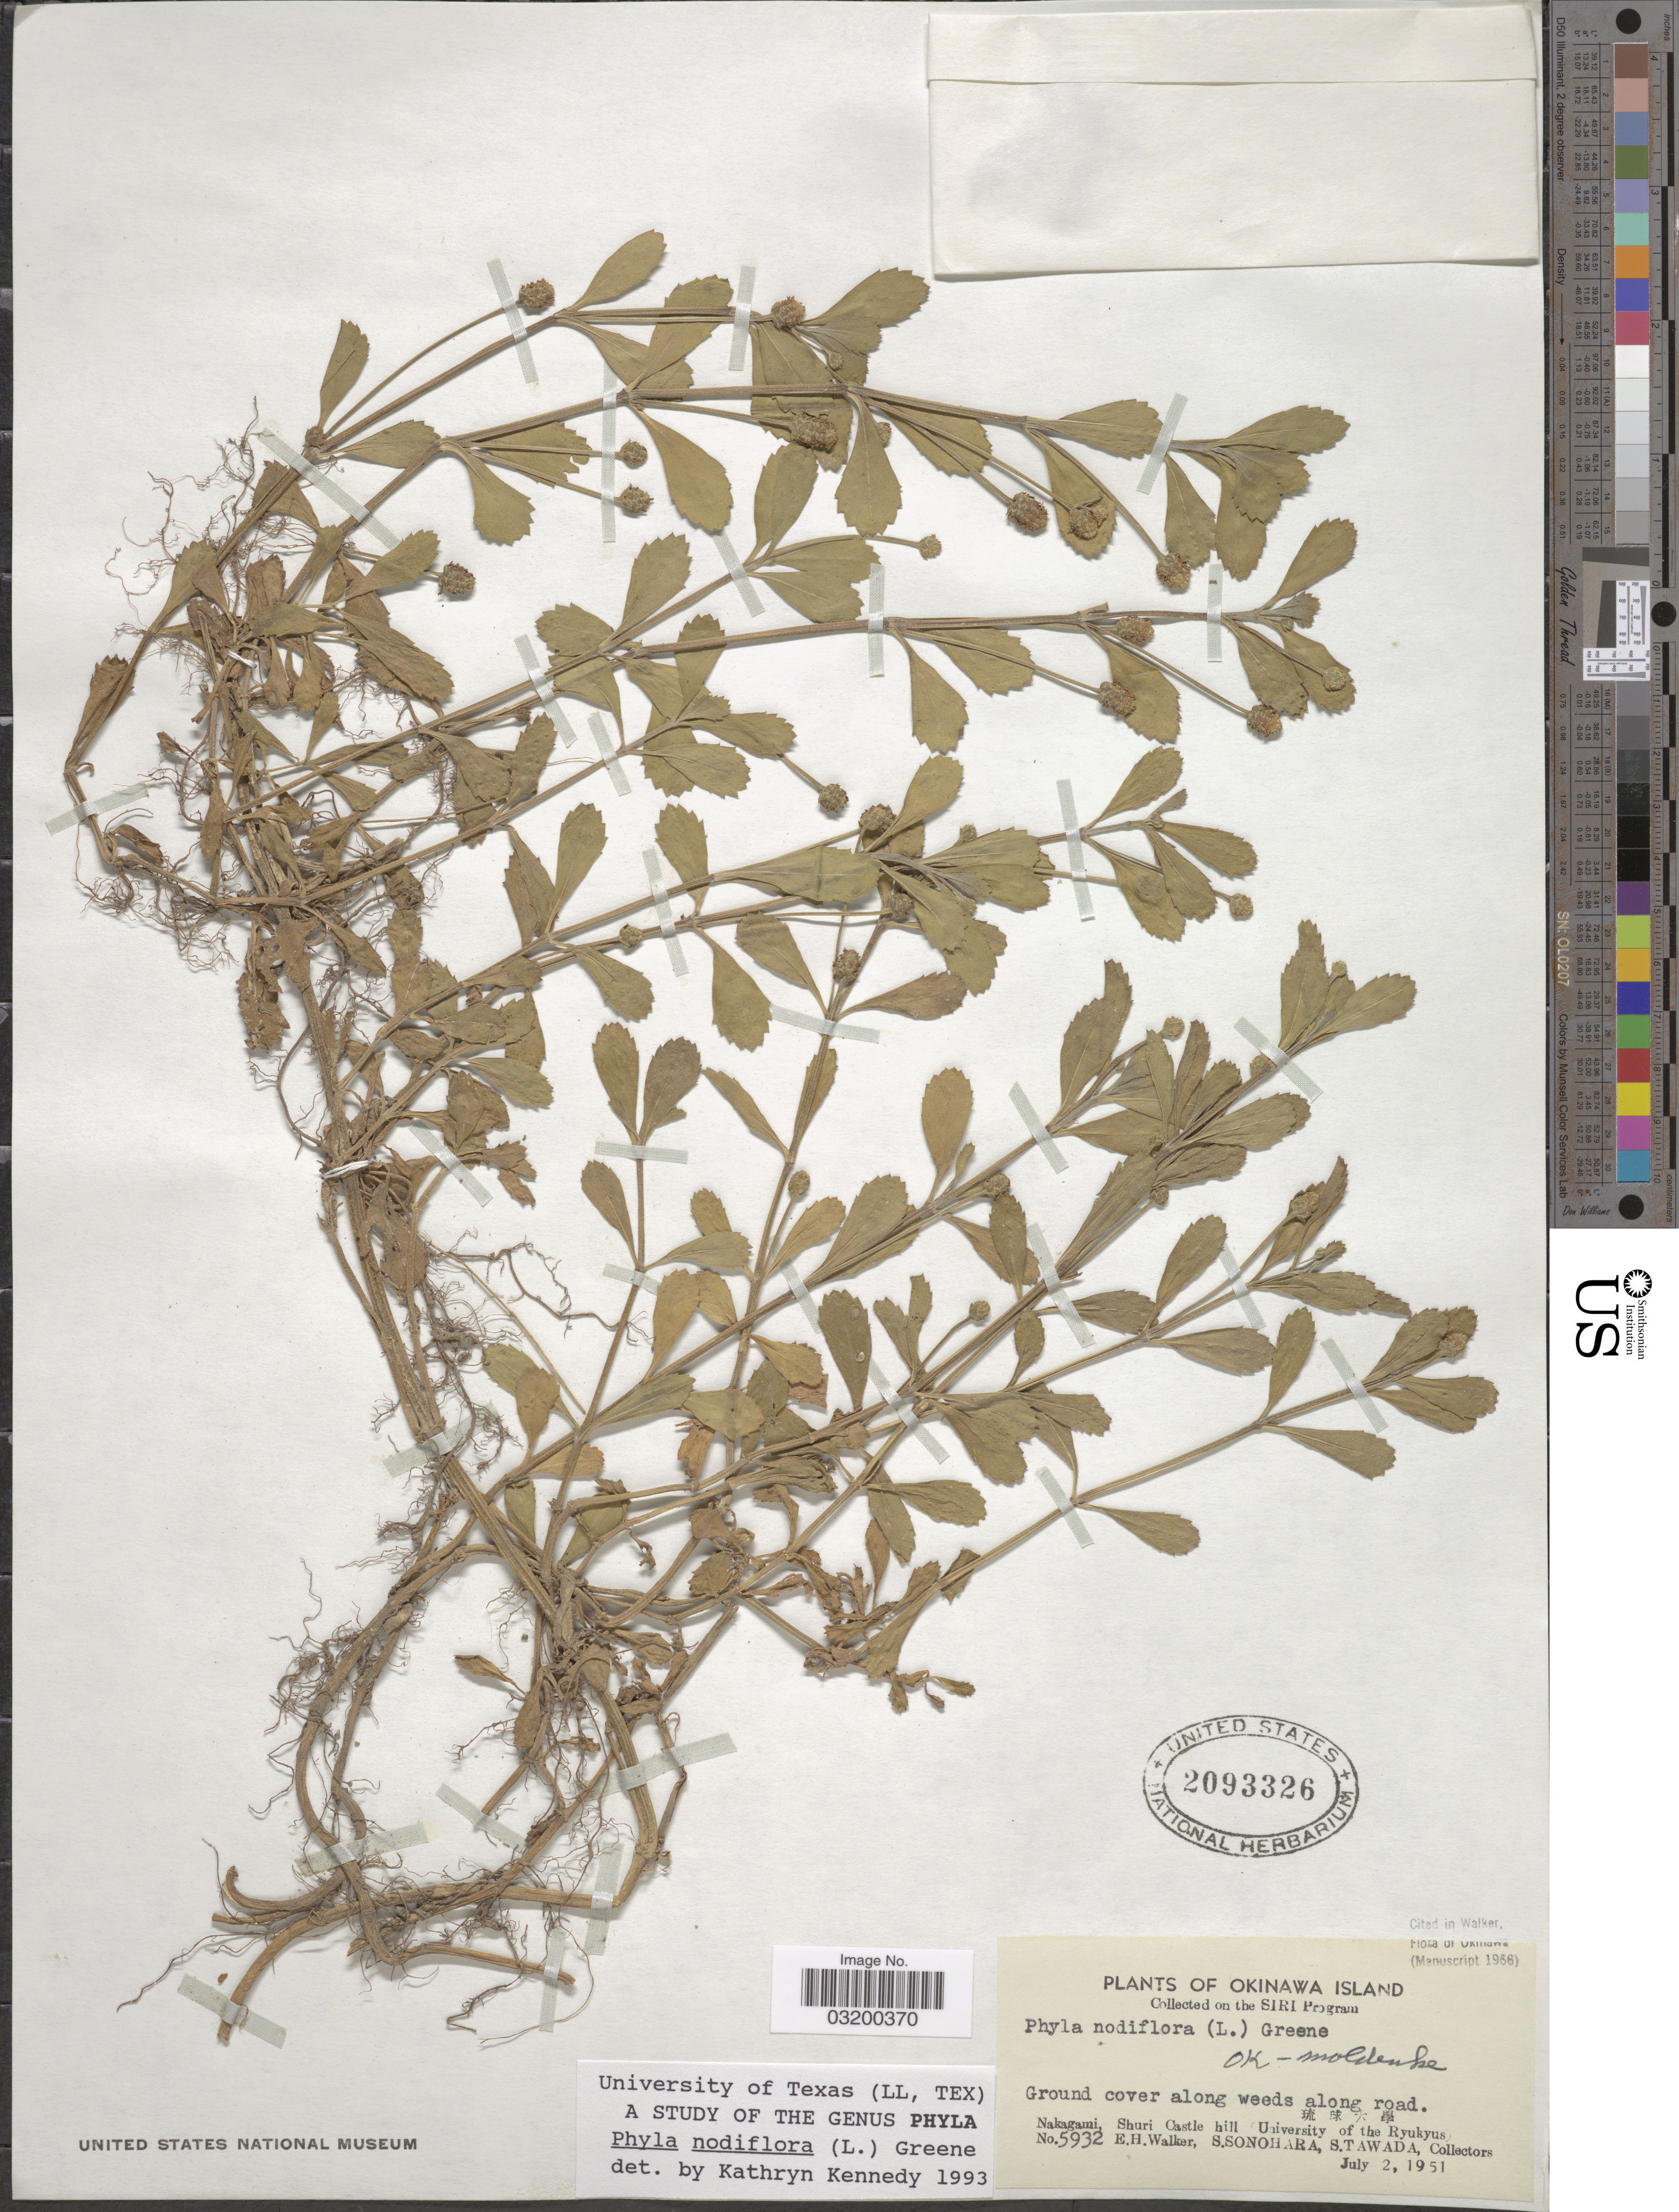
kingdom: Plantae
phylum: Tracheophyta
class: Magnoliopsida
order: Lamiales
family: Verbenaceae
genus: Phyla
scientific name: Phyla nodiflora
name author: (L.) Greene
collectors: E. H. Walker, S. Sonohara & S. Tawada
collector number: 5932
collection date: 1951-07-02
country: Japan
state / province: Okinawa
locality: Okinawa Island. Nakagami, Shuri Caste hill University of the Ryukyus.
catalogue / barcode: US 2093326